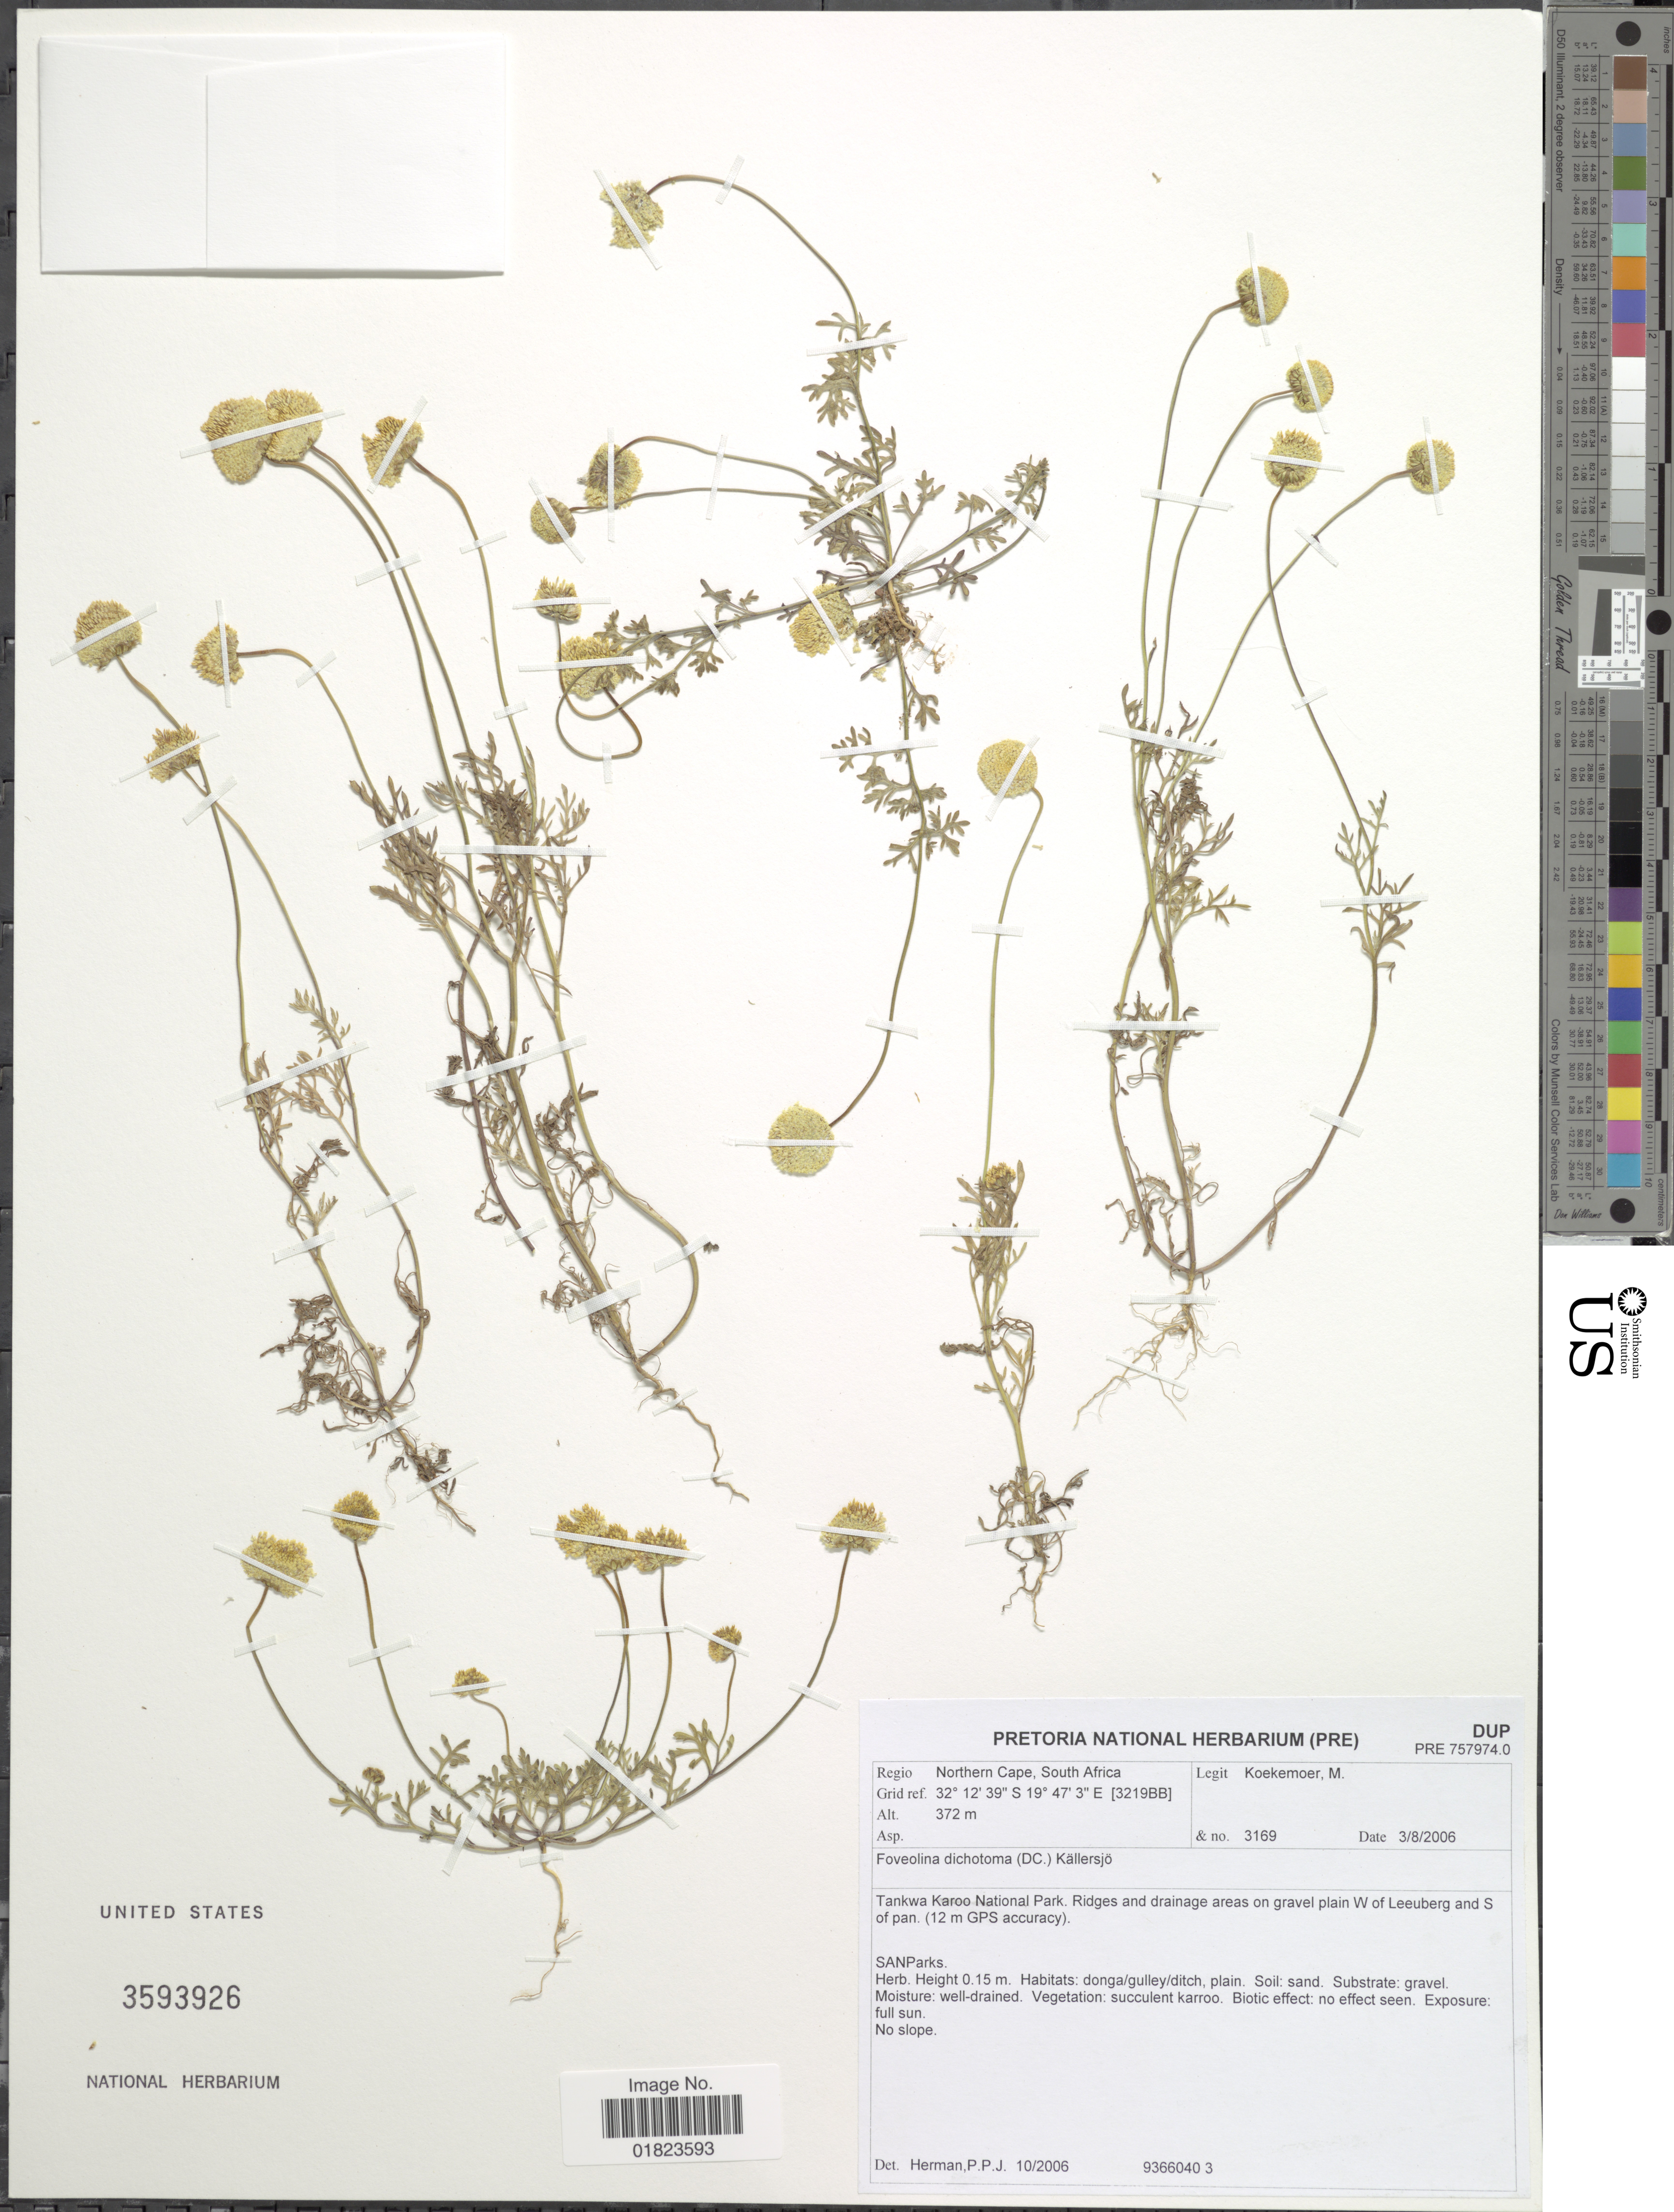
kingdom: Plantae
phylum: Tracheophyta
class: Magnoliopsida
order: Asterales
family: Asteraceae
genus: Foveolina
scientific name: Foveolina dichotoma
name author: (DC.) Källersjö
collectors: M. Koekemoer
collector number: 3169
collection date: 2006-08-03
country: South Africa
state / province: Northern Cape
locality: Regio Northern Cape, South Africa. Tankwa Karoo National Park. Ridges and drainage areas, on gravel plain W of Leeuberg and S of pan ( 12 m GPS accuracy).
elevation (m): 372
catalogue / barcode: US 3593926